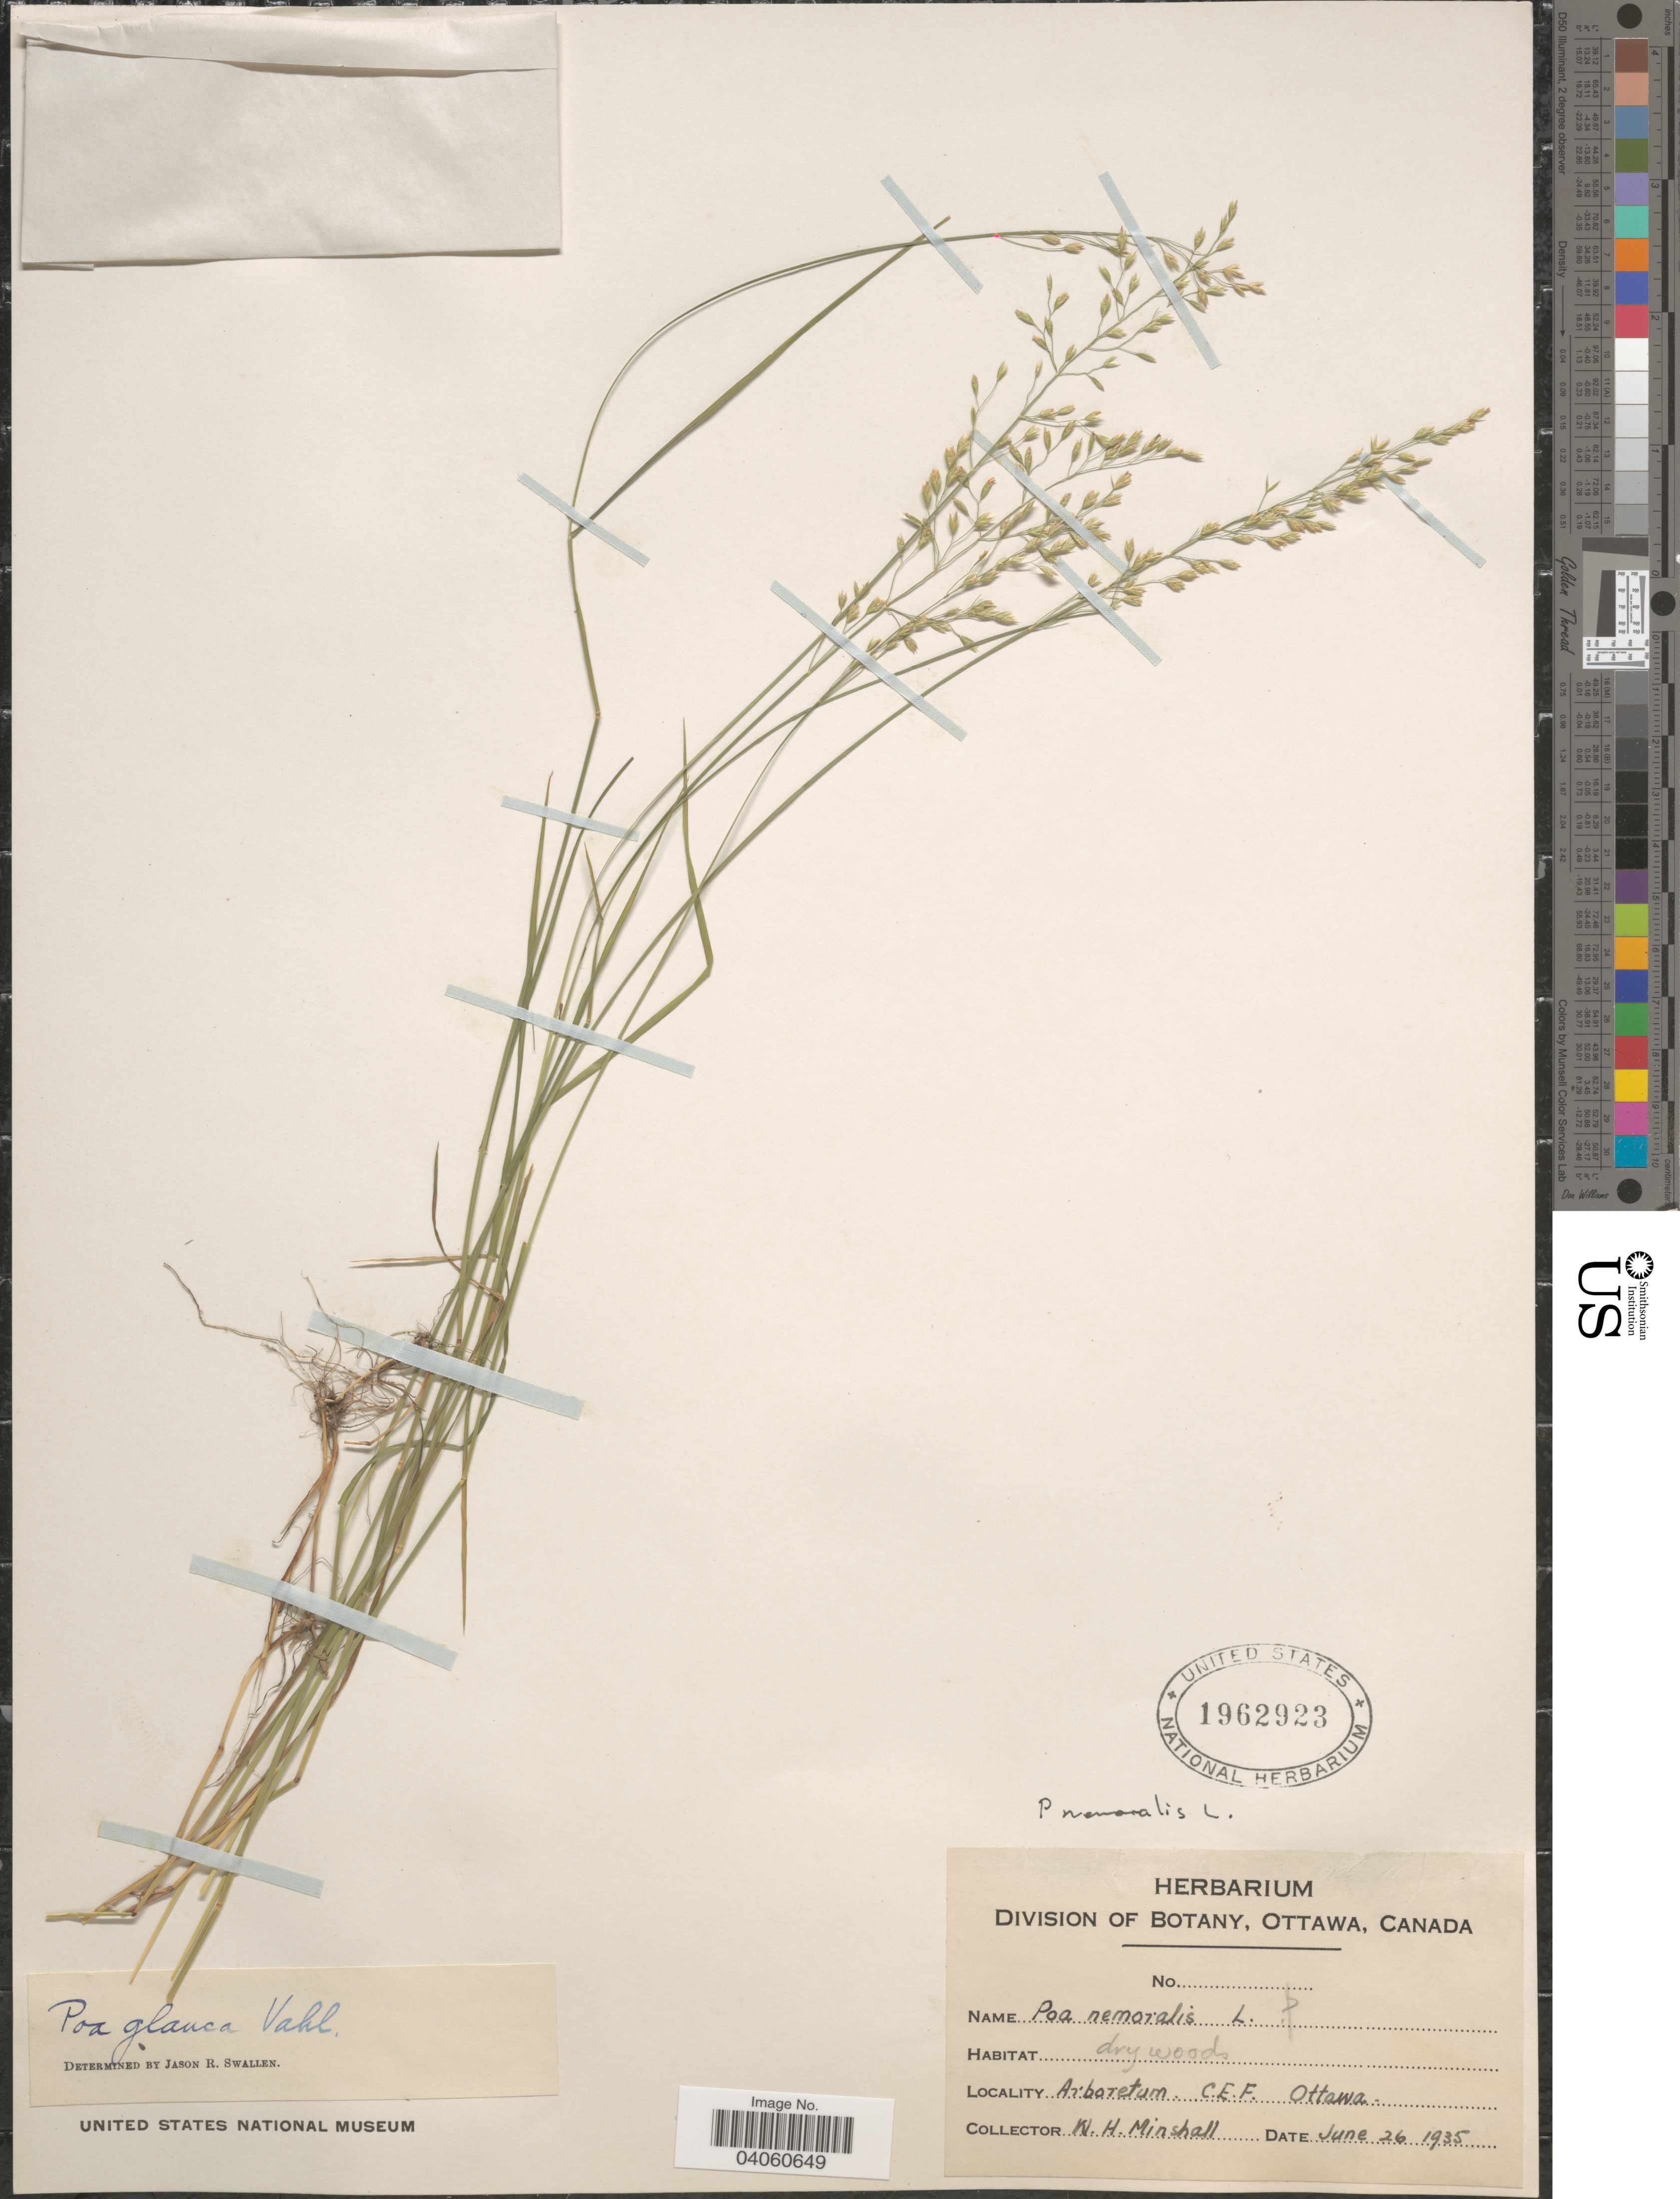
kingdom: Plantae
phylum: Tracheophyta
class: Liliopsida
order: Poales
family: Poaceae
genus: Poa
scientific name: Poa nemoralis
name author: L.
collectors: W. Minshall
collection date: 1935-06-26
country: Canada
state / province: Ontario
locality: Arboretum C.E.F. Ottawa.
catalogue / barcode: US 1962923